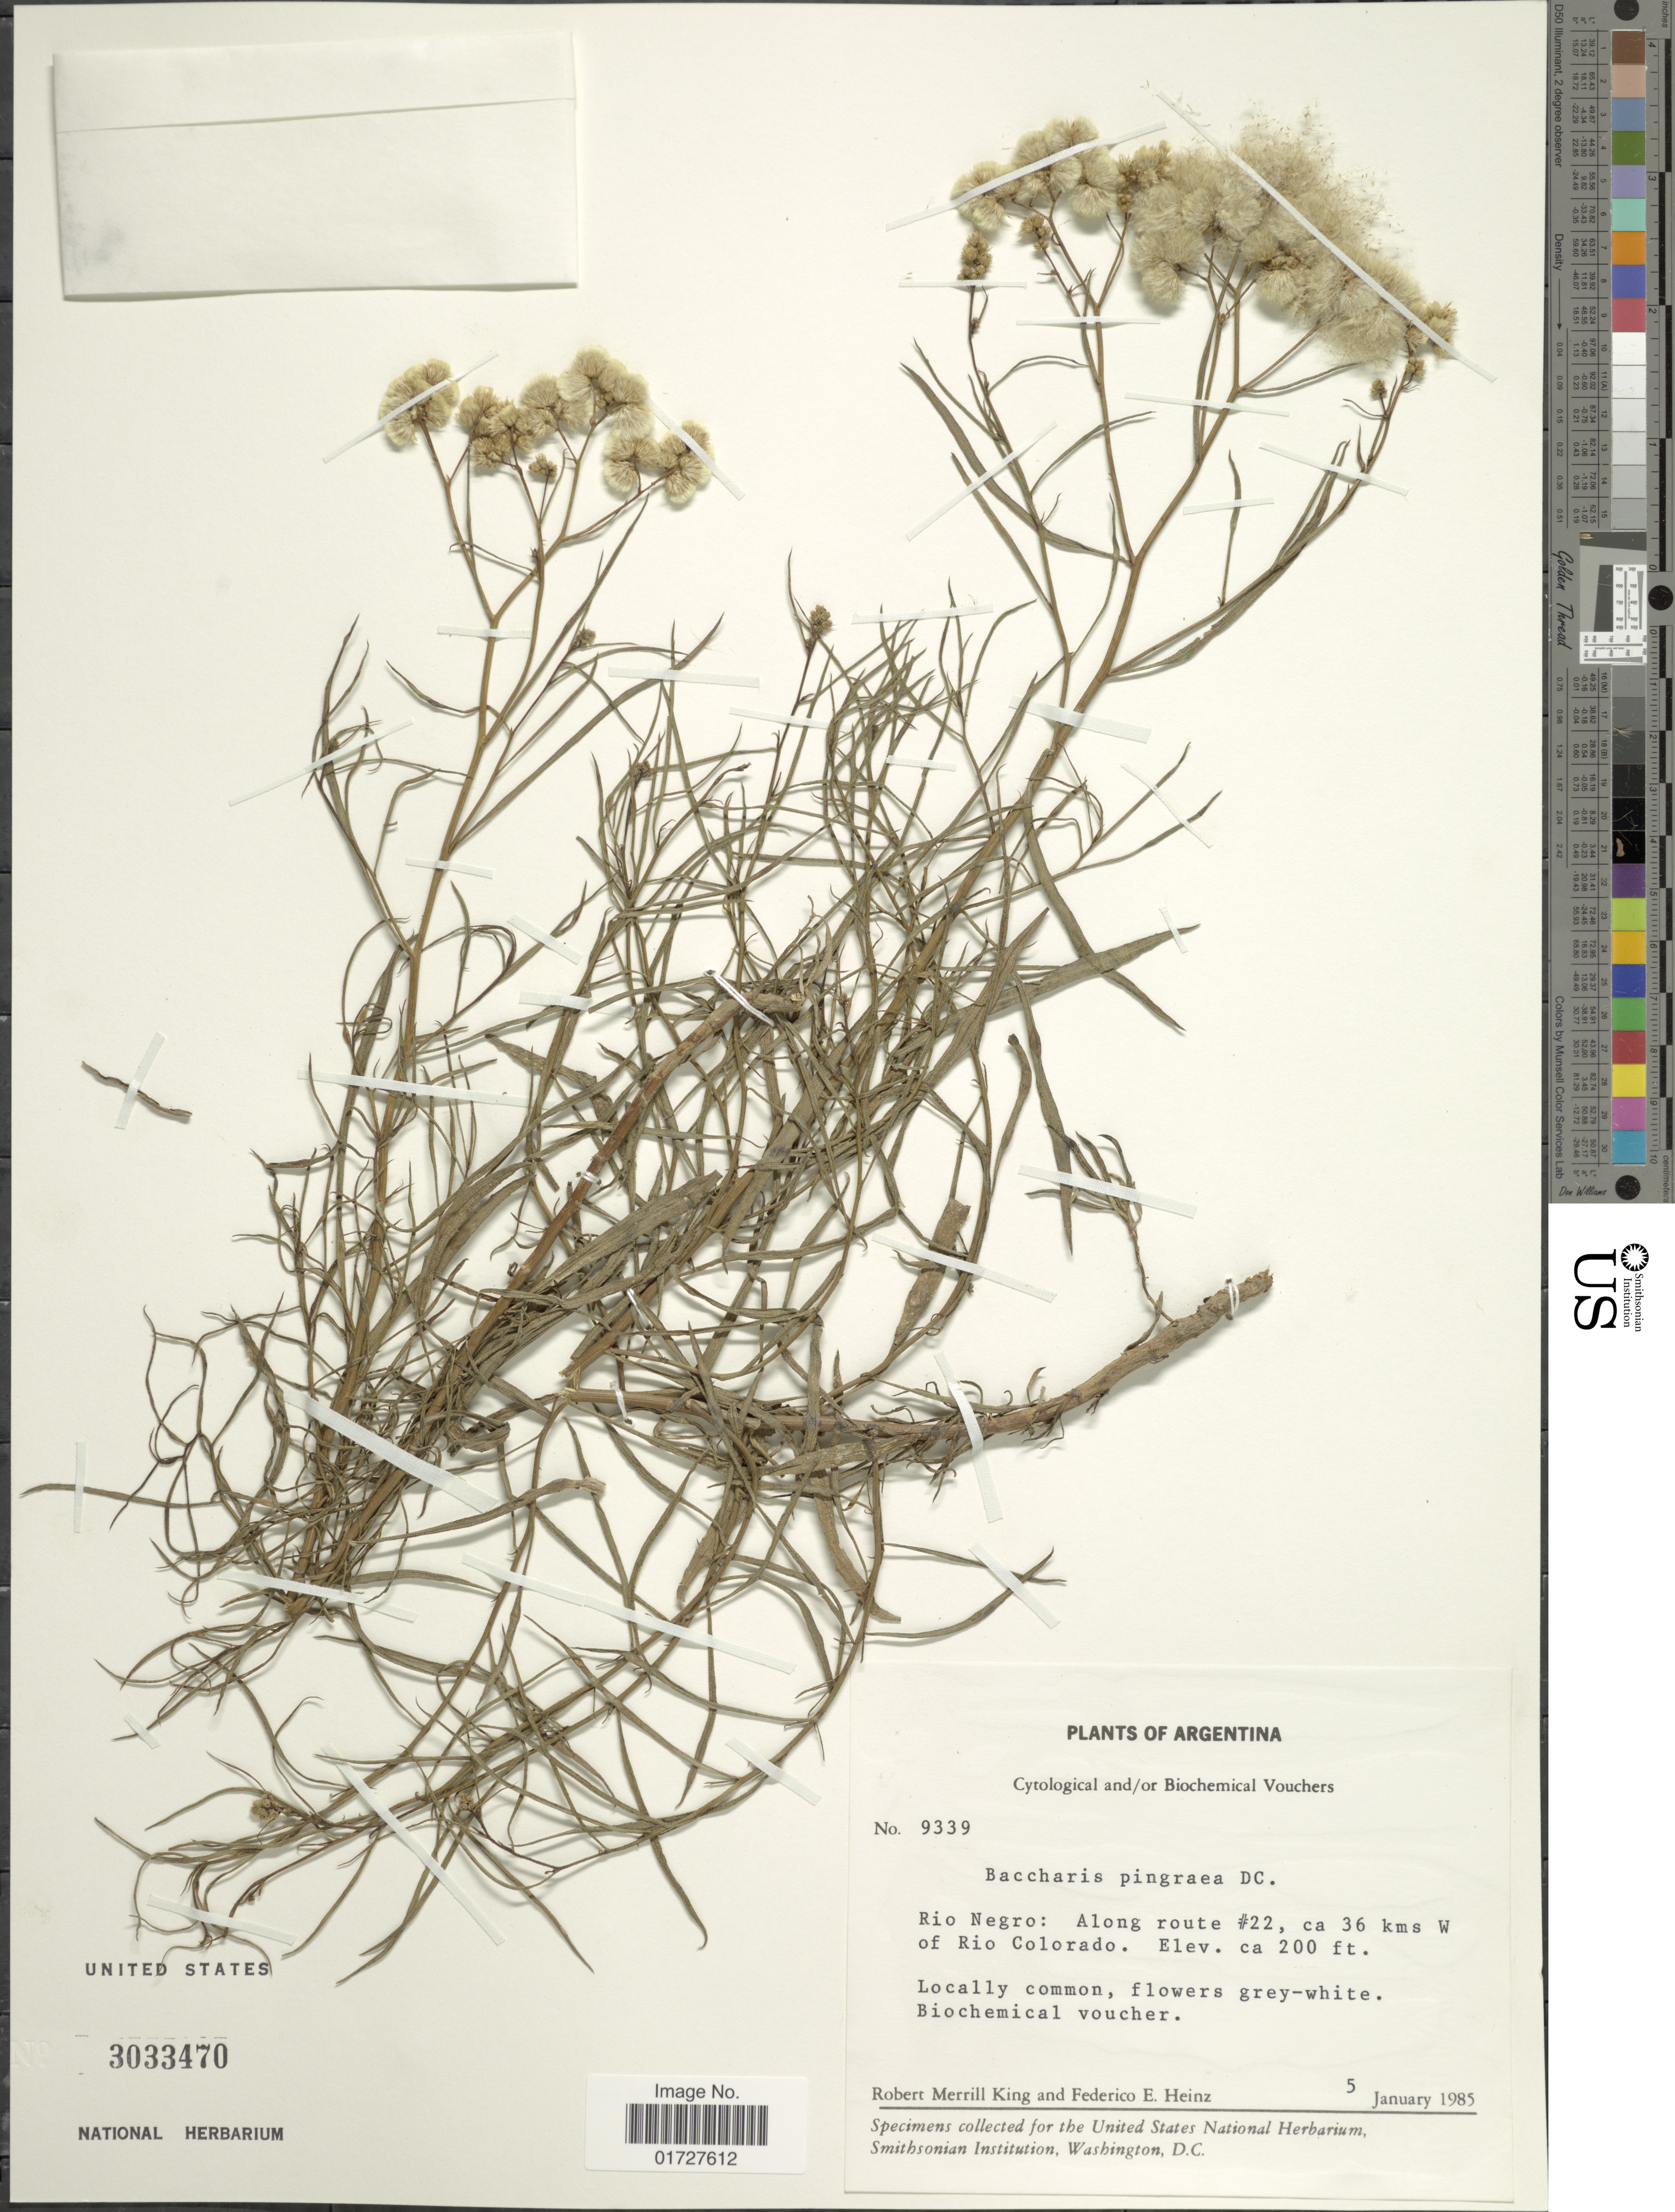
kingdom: Plantae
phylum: Tracheophyta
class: Magnoliopsida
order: Asterales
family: Asteraceae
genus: Baccharis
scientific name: Baccharis pingraea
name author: DC.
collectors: R. M. King & H. J. Beentje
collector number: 9339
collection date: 1985-01-05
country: Argentina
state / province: Rio Negro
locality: Along route #22, ca 36 kms W of Rio Colorado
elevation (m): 61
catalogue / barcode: US 3033470